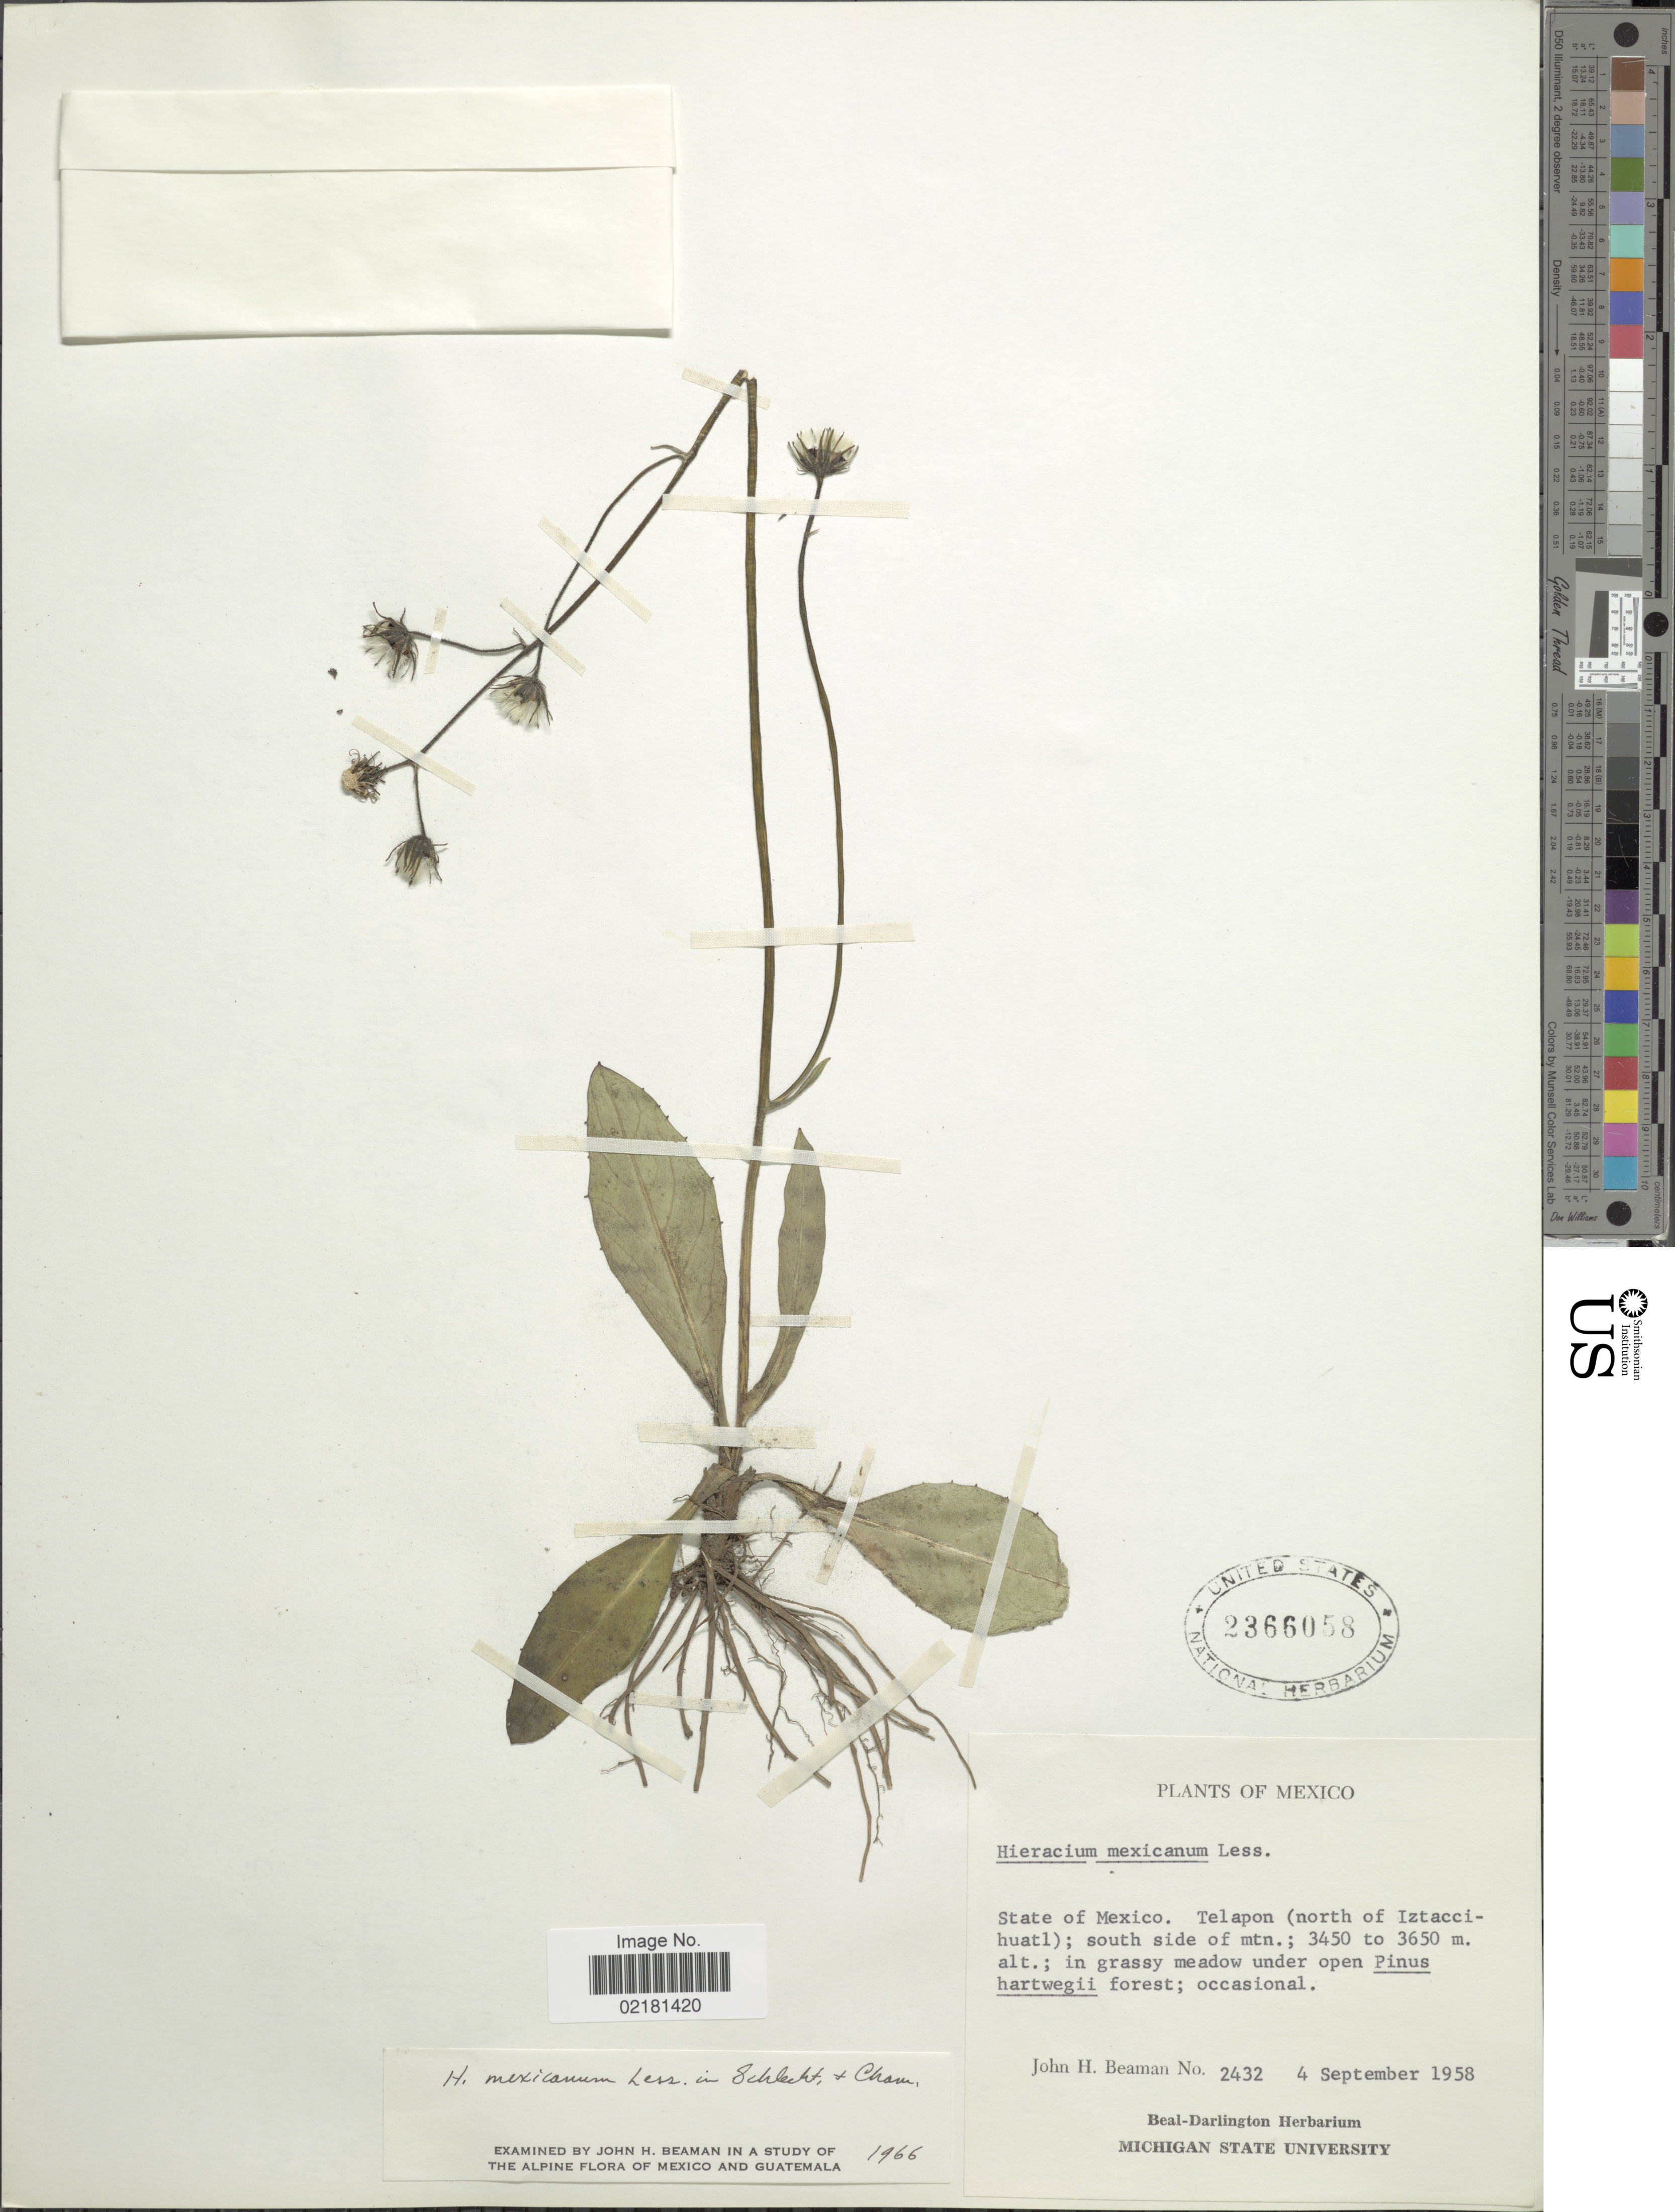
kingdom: Plantae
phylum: Tracheophyta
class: Magnoliopsida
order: Asterales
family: Asteraceae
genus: Hieracium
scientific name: Hieracium mexicanum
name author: Less.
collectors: J. H. Beaman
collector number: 2432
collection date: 1958-09-04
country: Mexico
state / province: México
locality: Telapon (north of Iztaccihuatl); south side of mtn.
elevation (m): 3450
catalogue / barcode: US 2366058